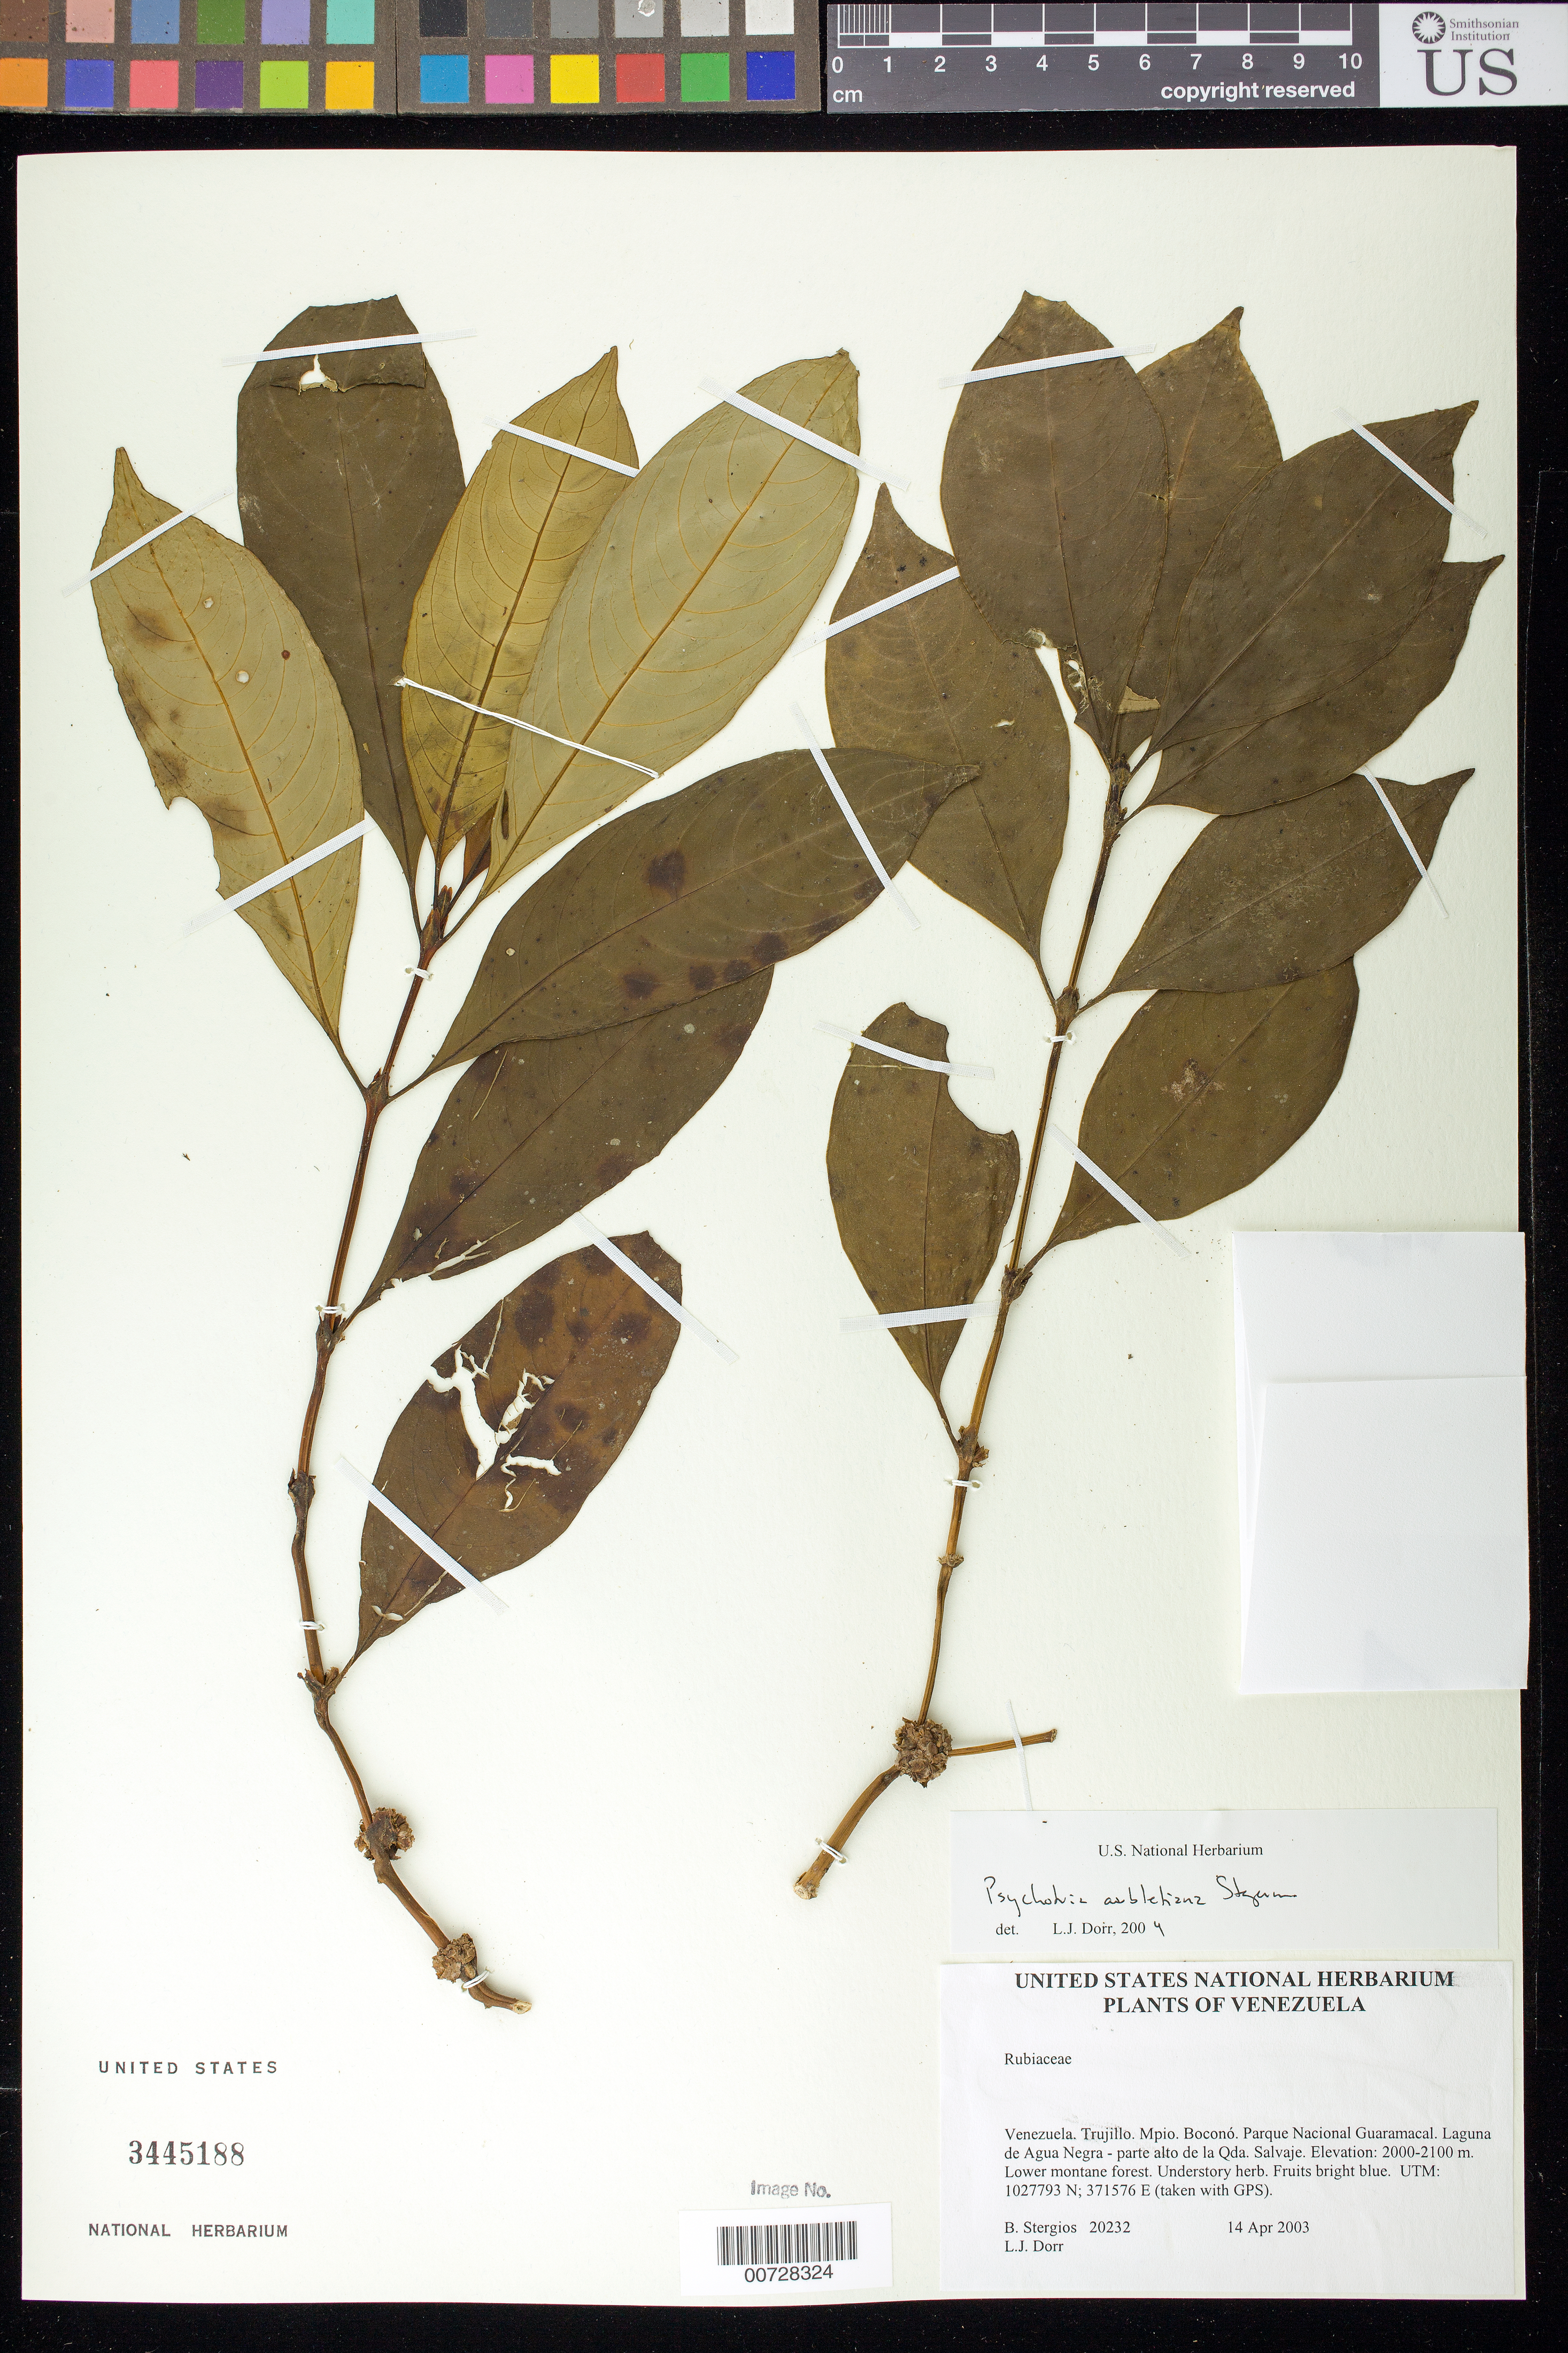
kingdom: Plantae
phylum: Tracheophyta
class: Magnoliopsida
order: Gentianales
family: Rubiaceae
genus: Psychotria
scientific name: Psychotria aubletiana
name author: Steyerm.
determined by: Dorr, L. J., (BOT), Smithsonian Institution - National Museum of Natural History (UNITED STATES)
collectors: B. G. Stergios & L. J. Dorr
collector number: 20232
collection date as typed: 14 Apr 2003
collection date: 2003-04-14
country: Venezuela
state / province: Trujillo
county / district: Boconó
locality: Parque Nacional Guaramacal. Laguna de Agua Negra - parte alto de la Qda. Salvaje.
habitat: Lower montane forest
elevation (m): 2000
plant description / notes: PORT, US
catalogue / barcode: US 3445188